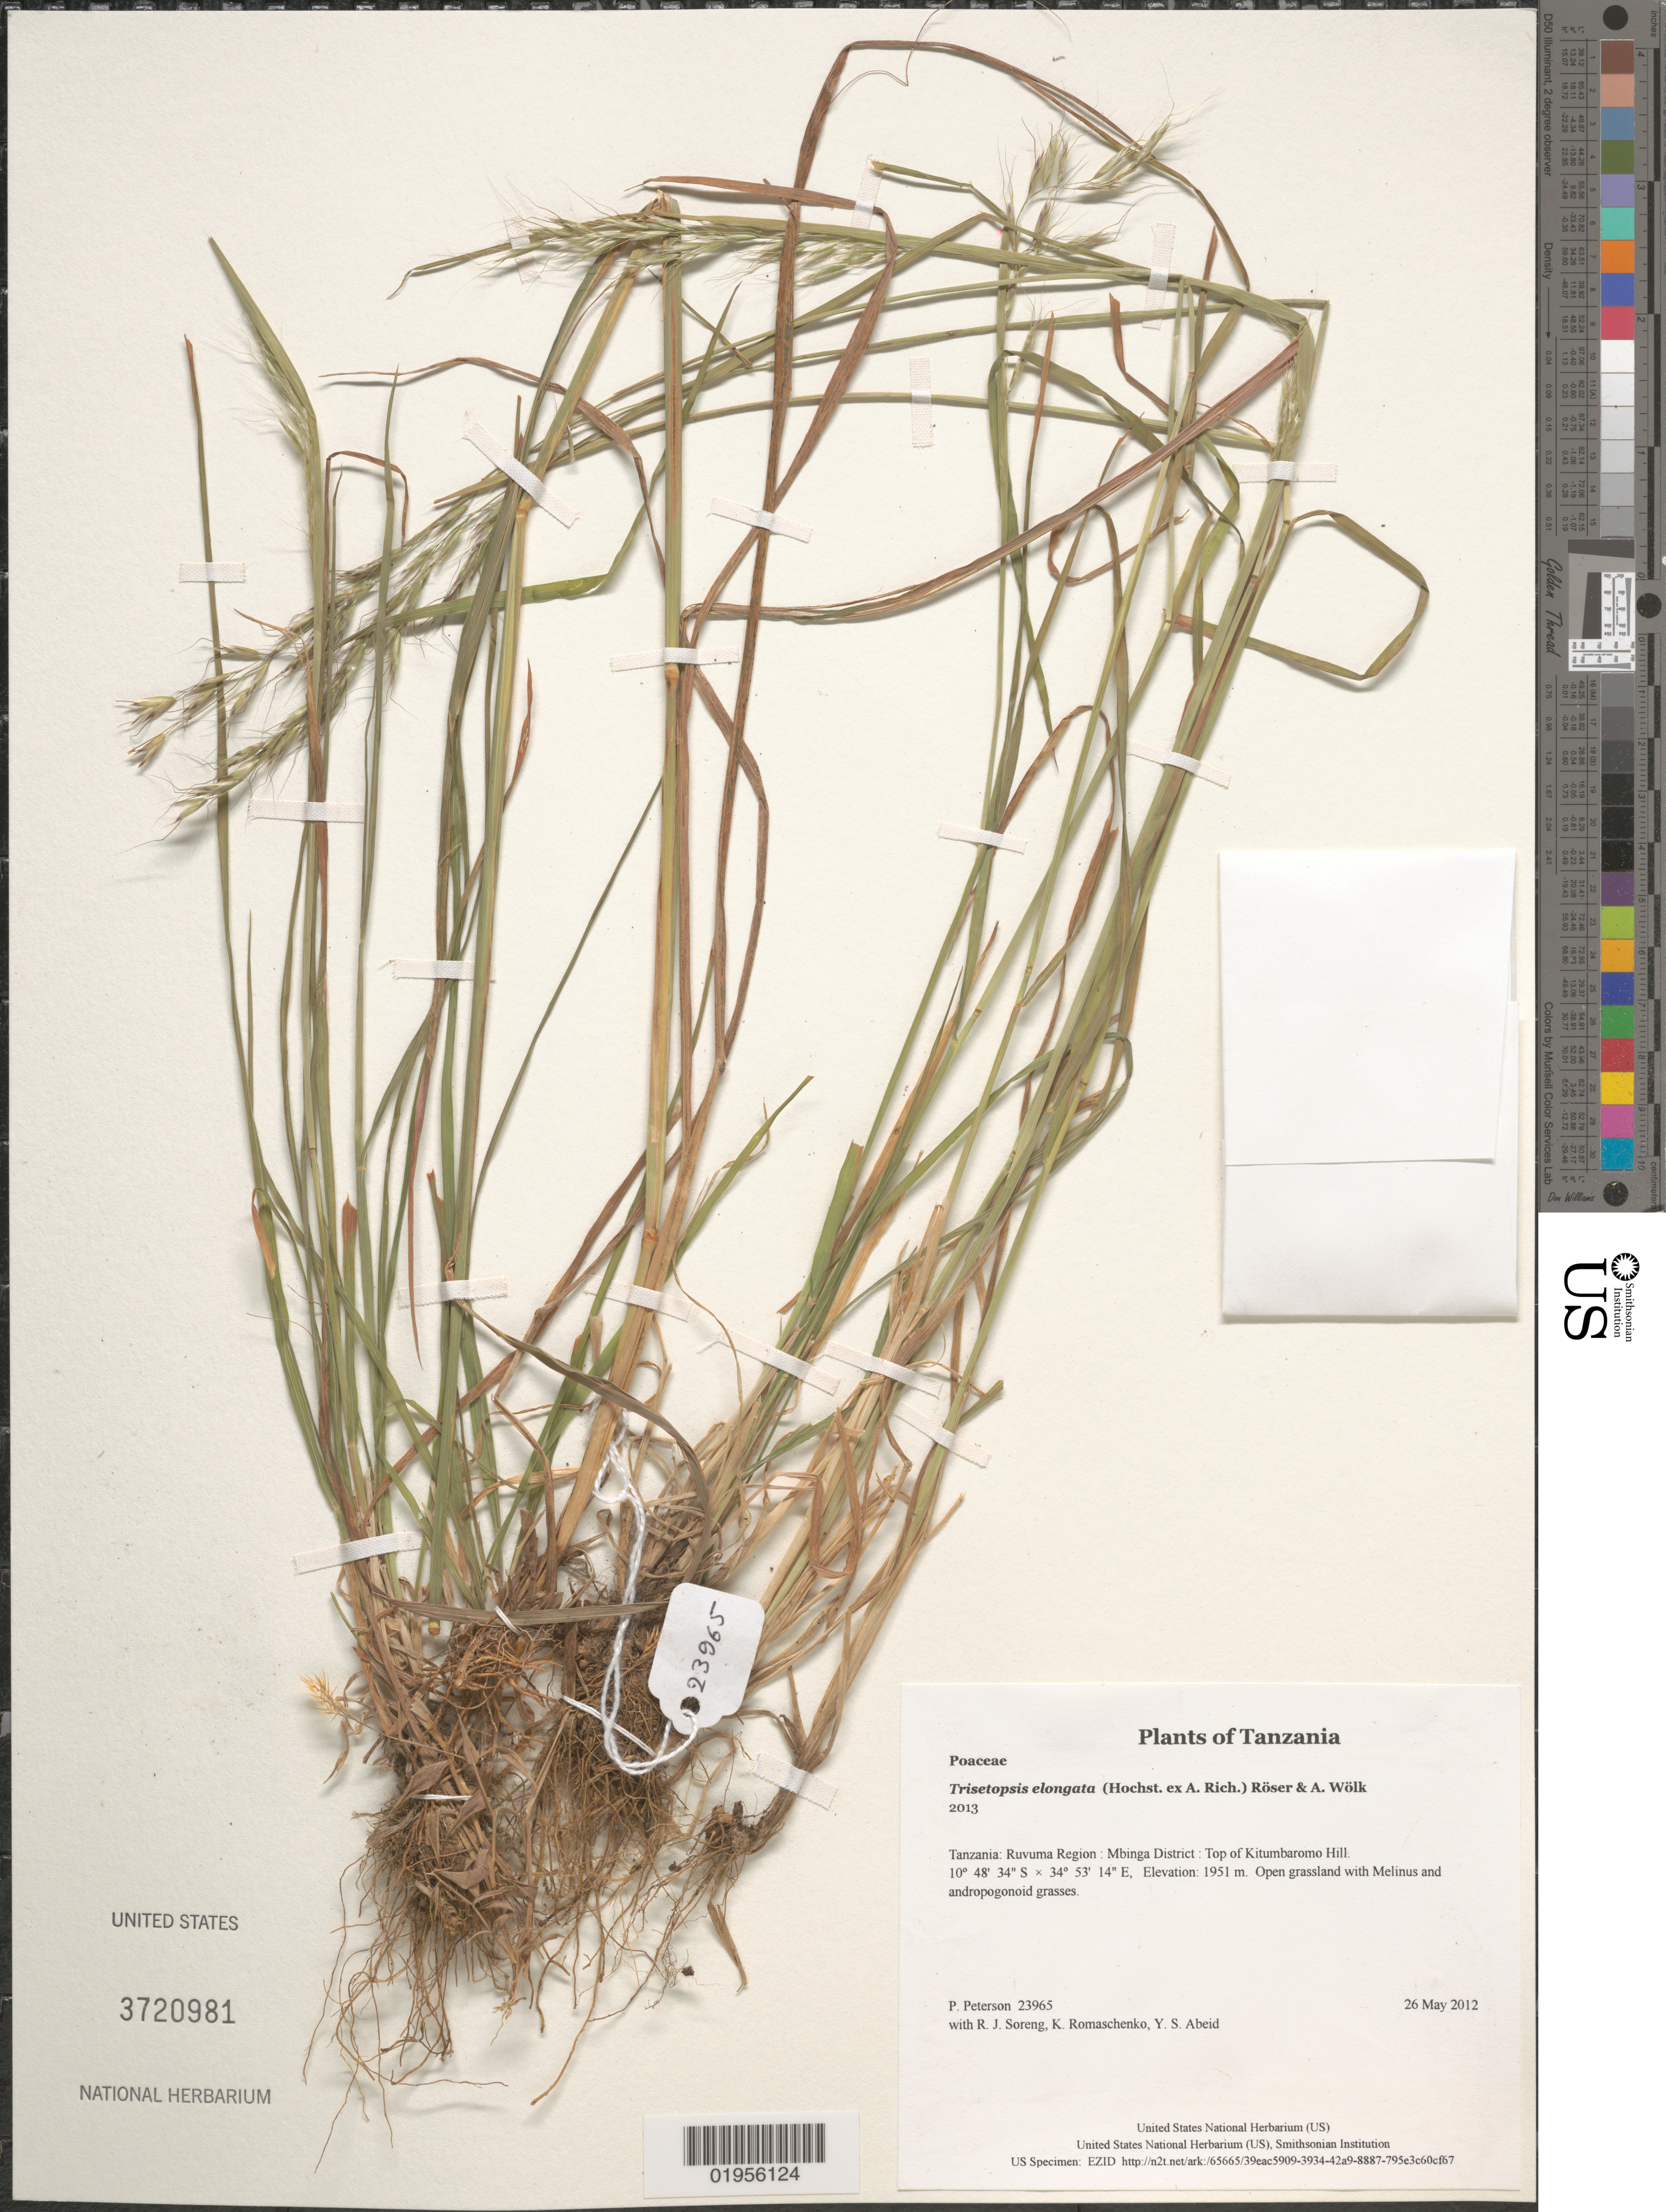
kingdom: Plantae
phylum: Tracheophyta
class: Liliopsida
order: Poales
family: Poaceae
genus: Trisetopsis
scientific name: Trisetopsis elongata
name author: (Hochst. ex A. Rich.) Röser & Wölk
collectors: P. M. Peterson, R. J. Soreng, K. Romaschenko & Y. Abeid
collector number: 23965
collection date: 2012-05-26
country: Tanzania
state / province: Ruvuma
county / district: Mbinga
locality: Top of Kitumbaromo Hill.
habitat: Open grassland with Melinus and andropogonoid grasses.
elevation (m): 1951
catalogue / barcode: US 3720981